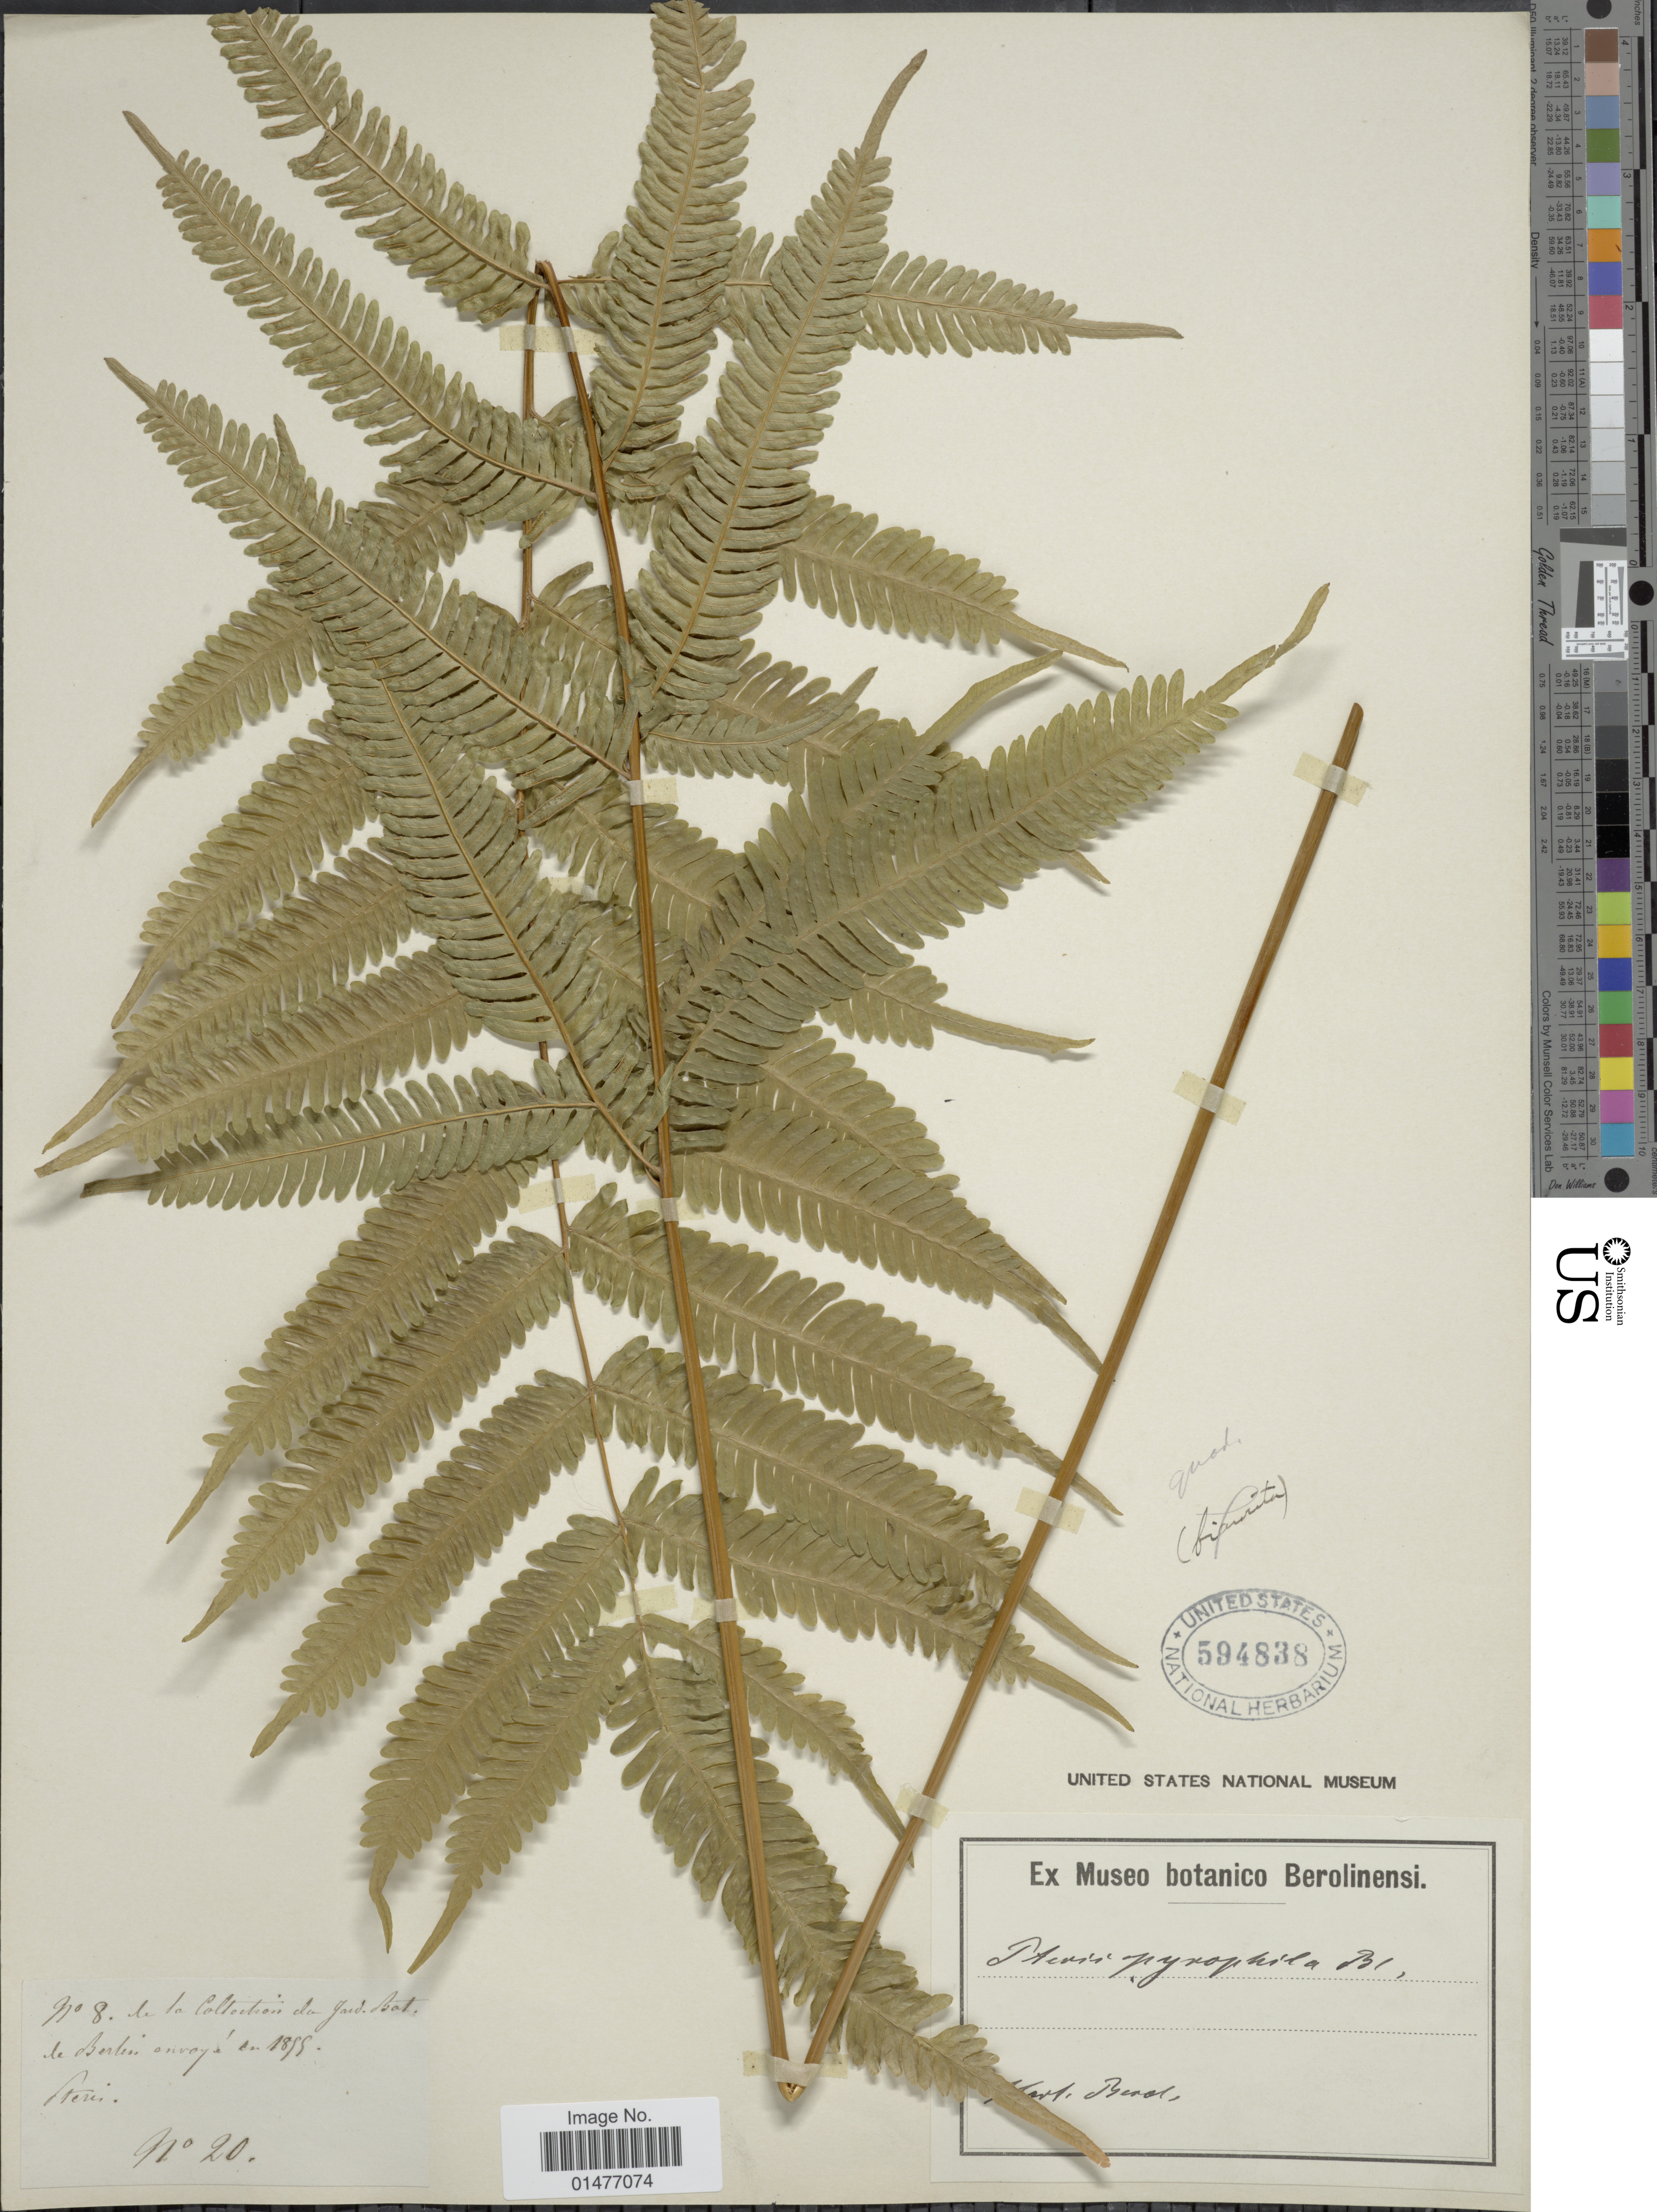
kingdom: Plantae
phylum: Tracheophyta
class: Polypodiopsida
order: Polypodiales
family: Pteridaceae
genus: Pteris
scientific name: Pteris quadriaurita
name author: Retz.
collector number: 20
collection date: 1855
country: Austria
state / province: Vorarlberg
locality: De la collection da jard. bot. de Berlin envoys. Steris.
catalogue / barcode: US 594838